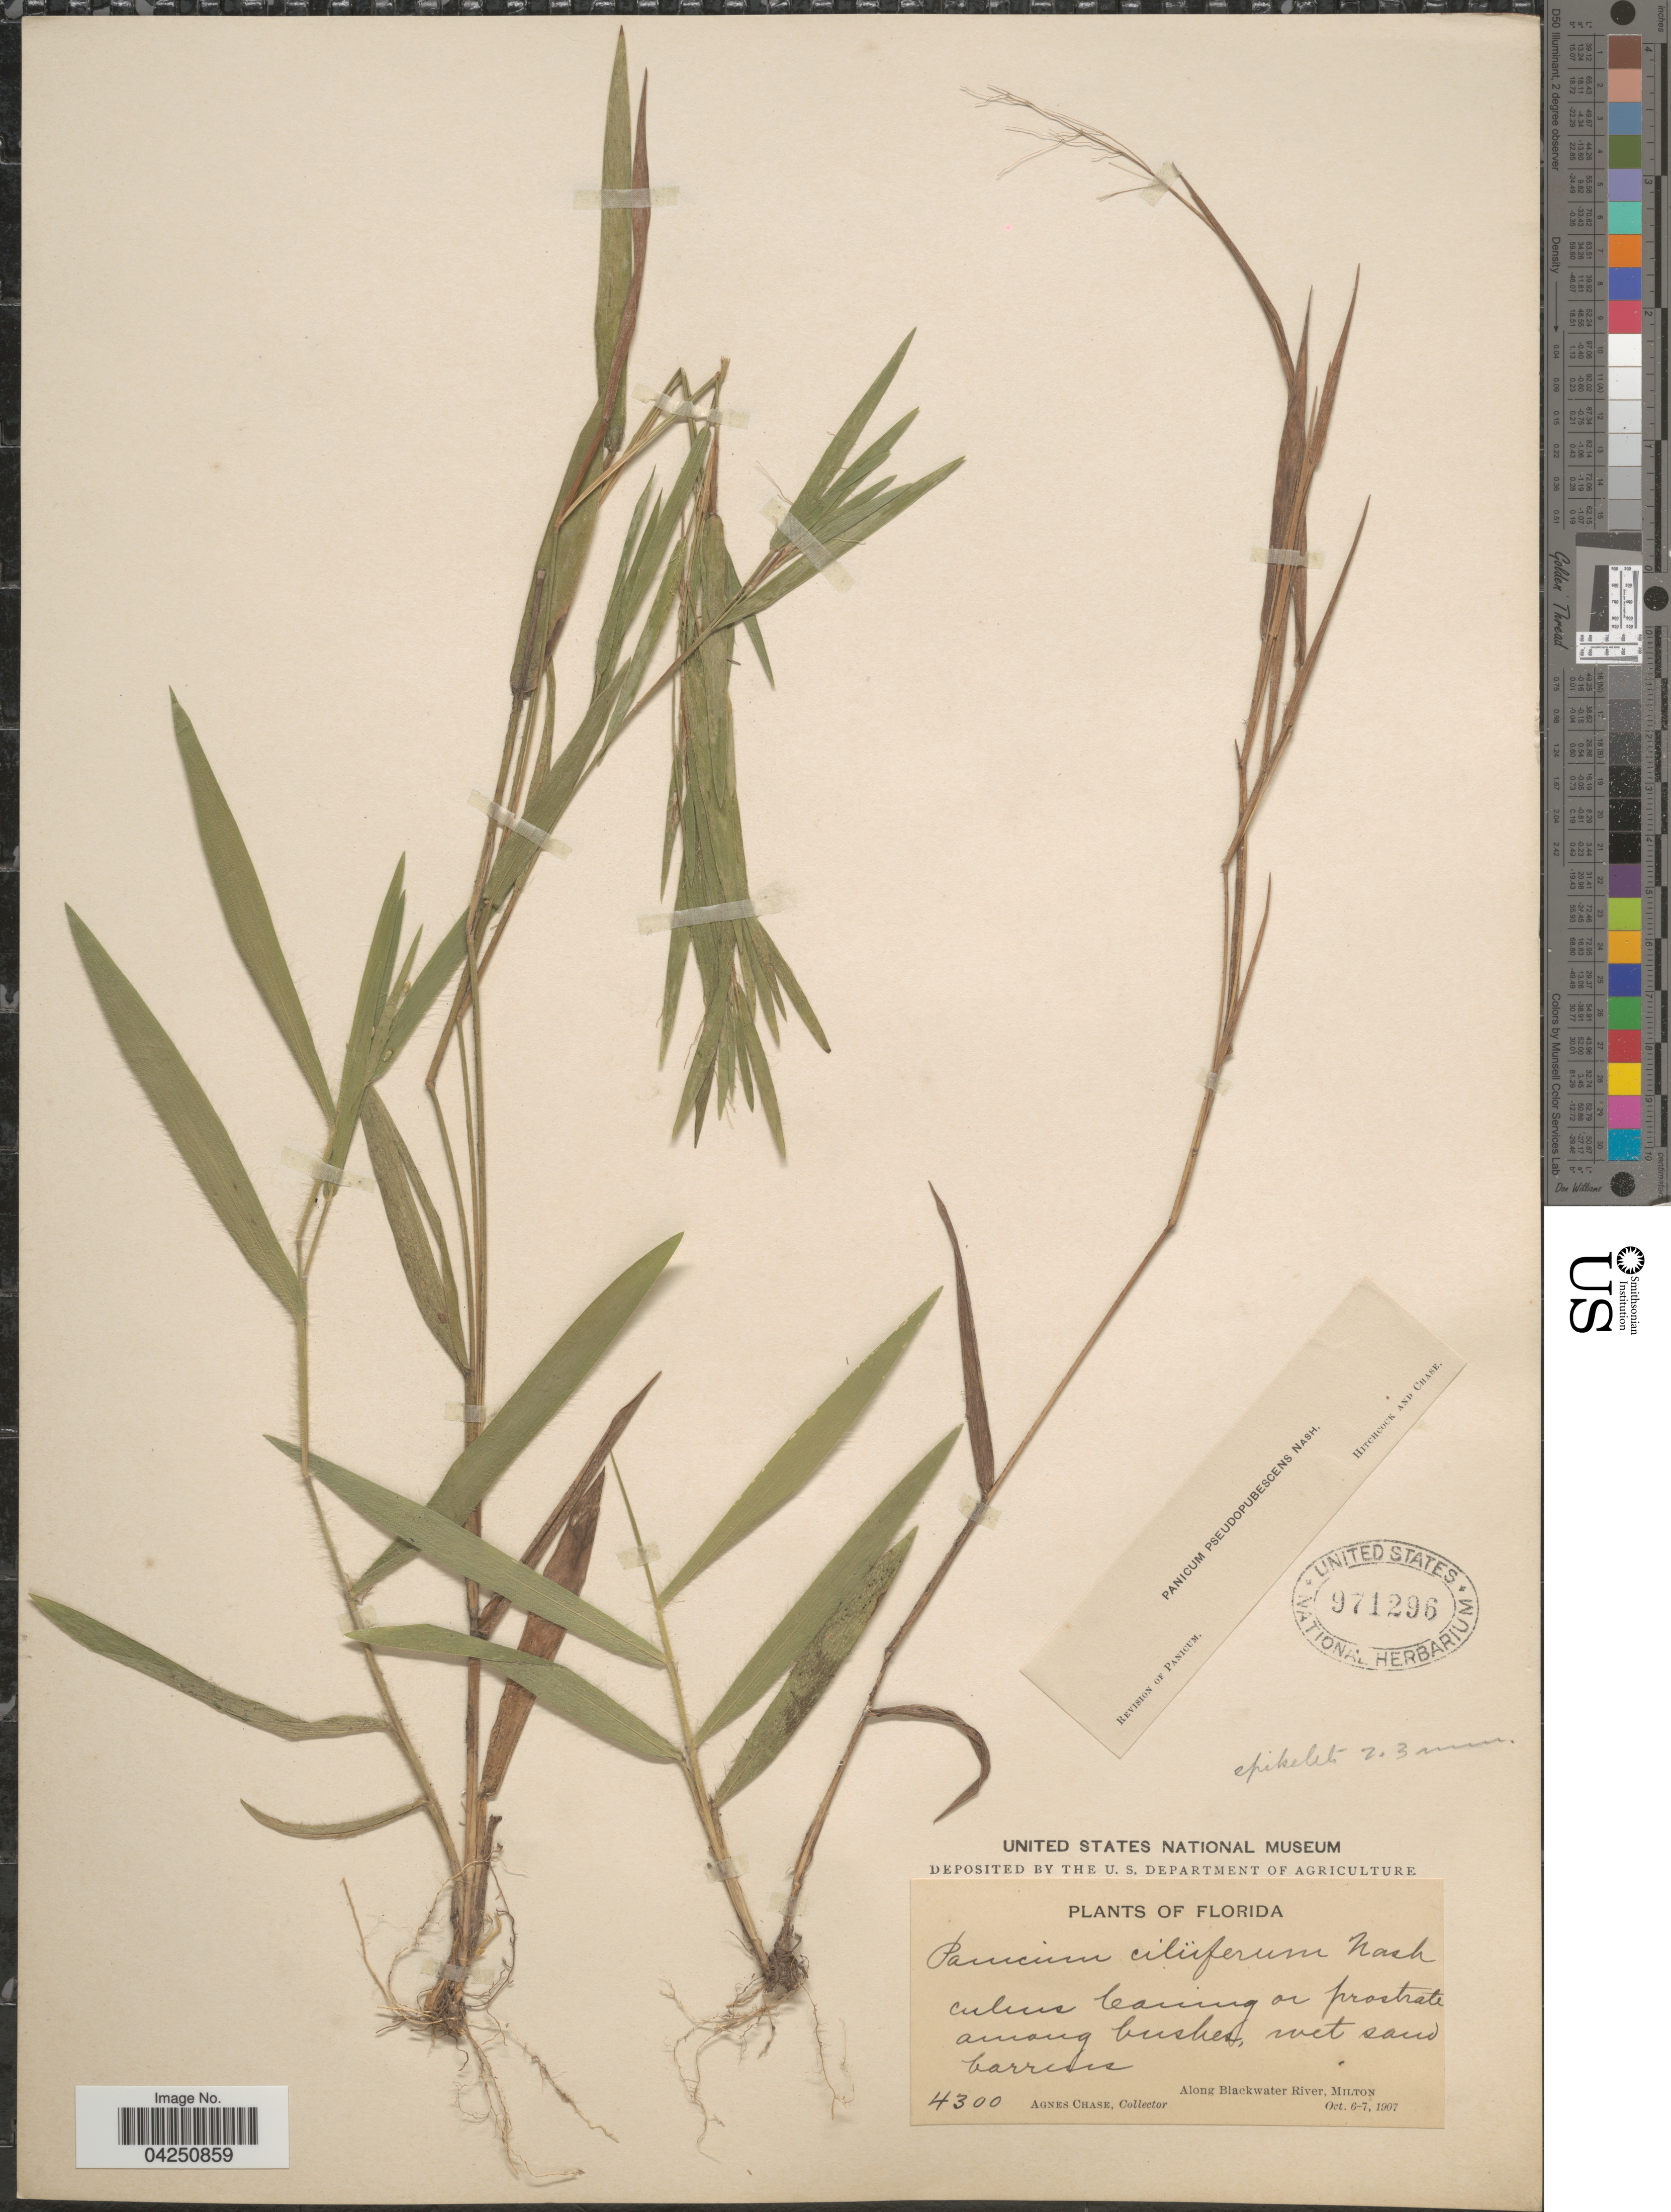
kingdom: Plantae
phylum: Tracheophyta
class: Liliopsida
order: Poales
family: Poaceae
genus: Dichanthelium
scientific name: Dichanthelium acuminatum var. acuminatum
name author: (Sw.) Gould & C.A. Clark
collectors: A. Chase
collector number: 4300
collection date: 1907-10-06/1907-10-07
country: United States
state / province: Florida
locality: Along Blackwater River, Milton.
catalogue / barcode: US 971296